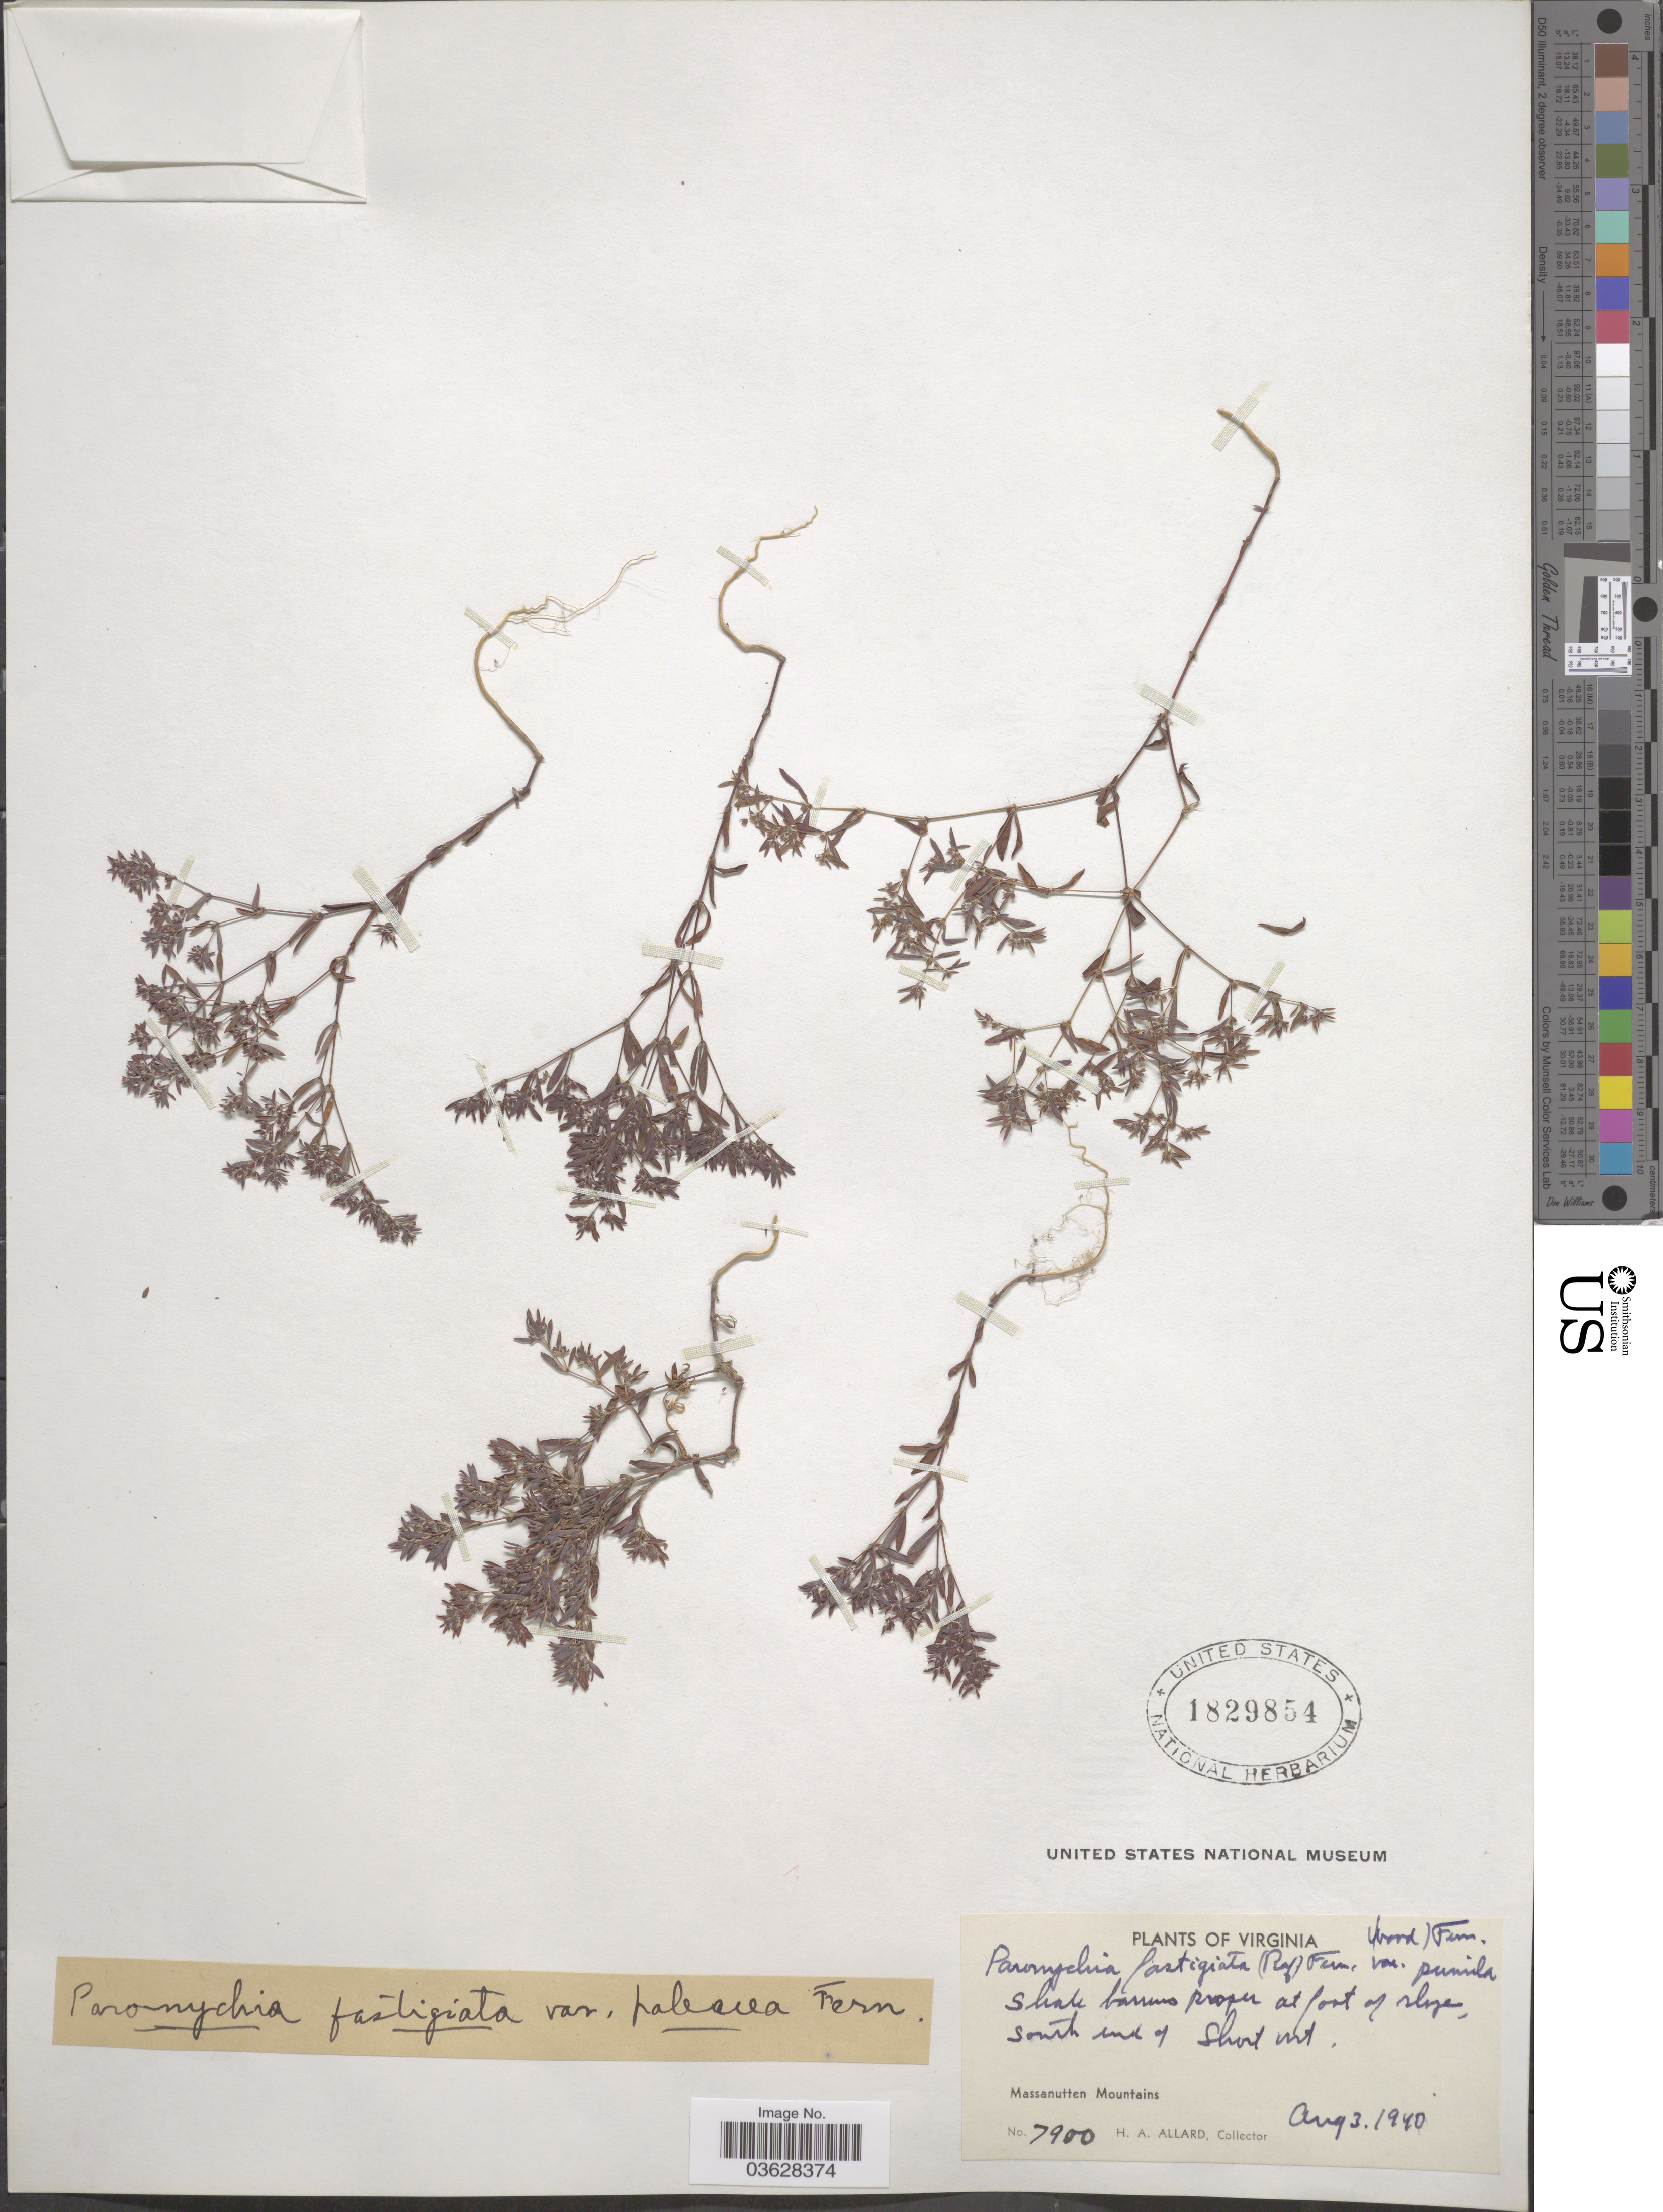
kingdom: Plantae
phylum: Tracheophyta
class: Magnoliopsida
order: Caryophyllales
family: Caryophyllaceae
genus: Paronychia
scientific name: Paronychia fastigiata var. pumila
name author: (Alph. Wood) Fernald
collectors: H. A. Allard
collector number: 7900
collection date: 1940-08-03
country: United States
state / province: Virginia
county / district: Shenandoah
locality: Shale barrens proper at foot of slope, south end of Short Mt., Massanutten Mountains.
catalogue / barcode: US 1829854